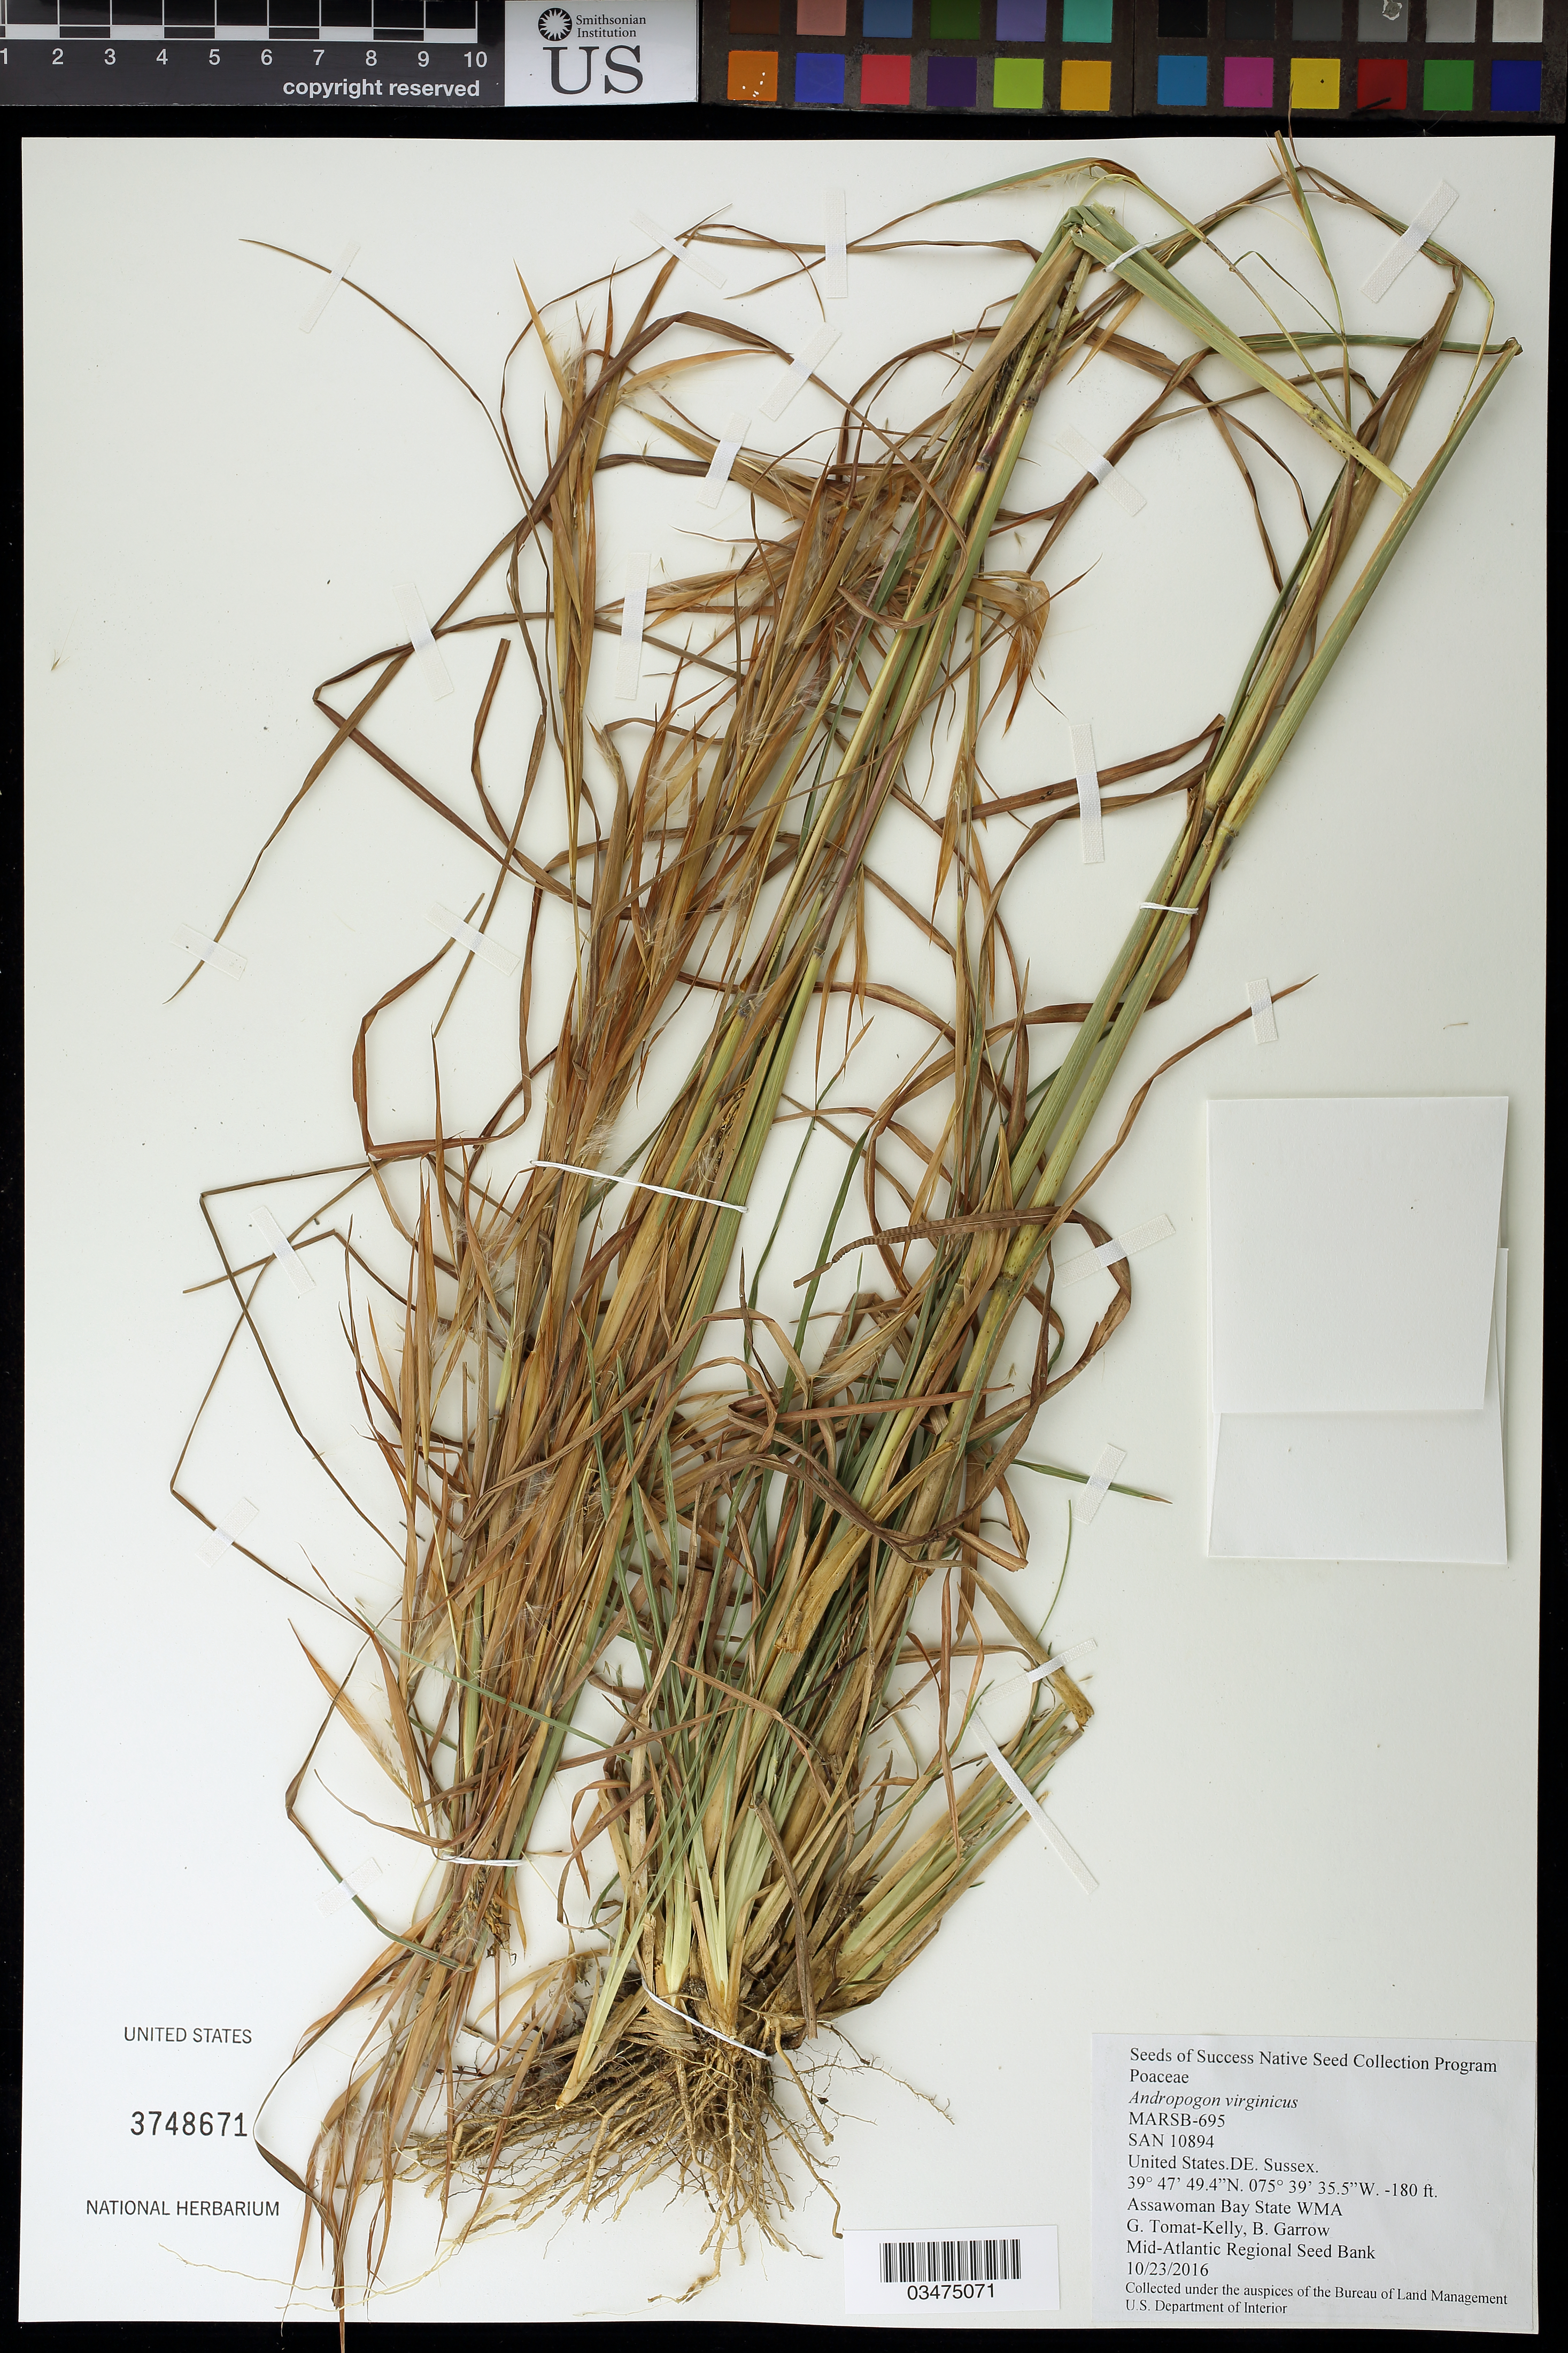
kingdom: Plantae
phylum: Tracheophyta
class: Liliopsida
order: Poales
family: Poaceae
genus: Andropogon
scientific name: Andropogon virginicus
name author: L.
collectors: G. Tomat-Kelly & B. Garrow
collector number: MARSB-695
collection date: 2016-10-23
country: United States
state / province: Delaware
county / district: Sussex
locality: Assawoman Bay State WMA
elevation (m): -55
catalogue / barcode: US 3748671